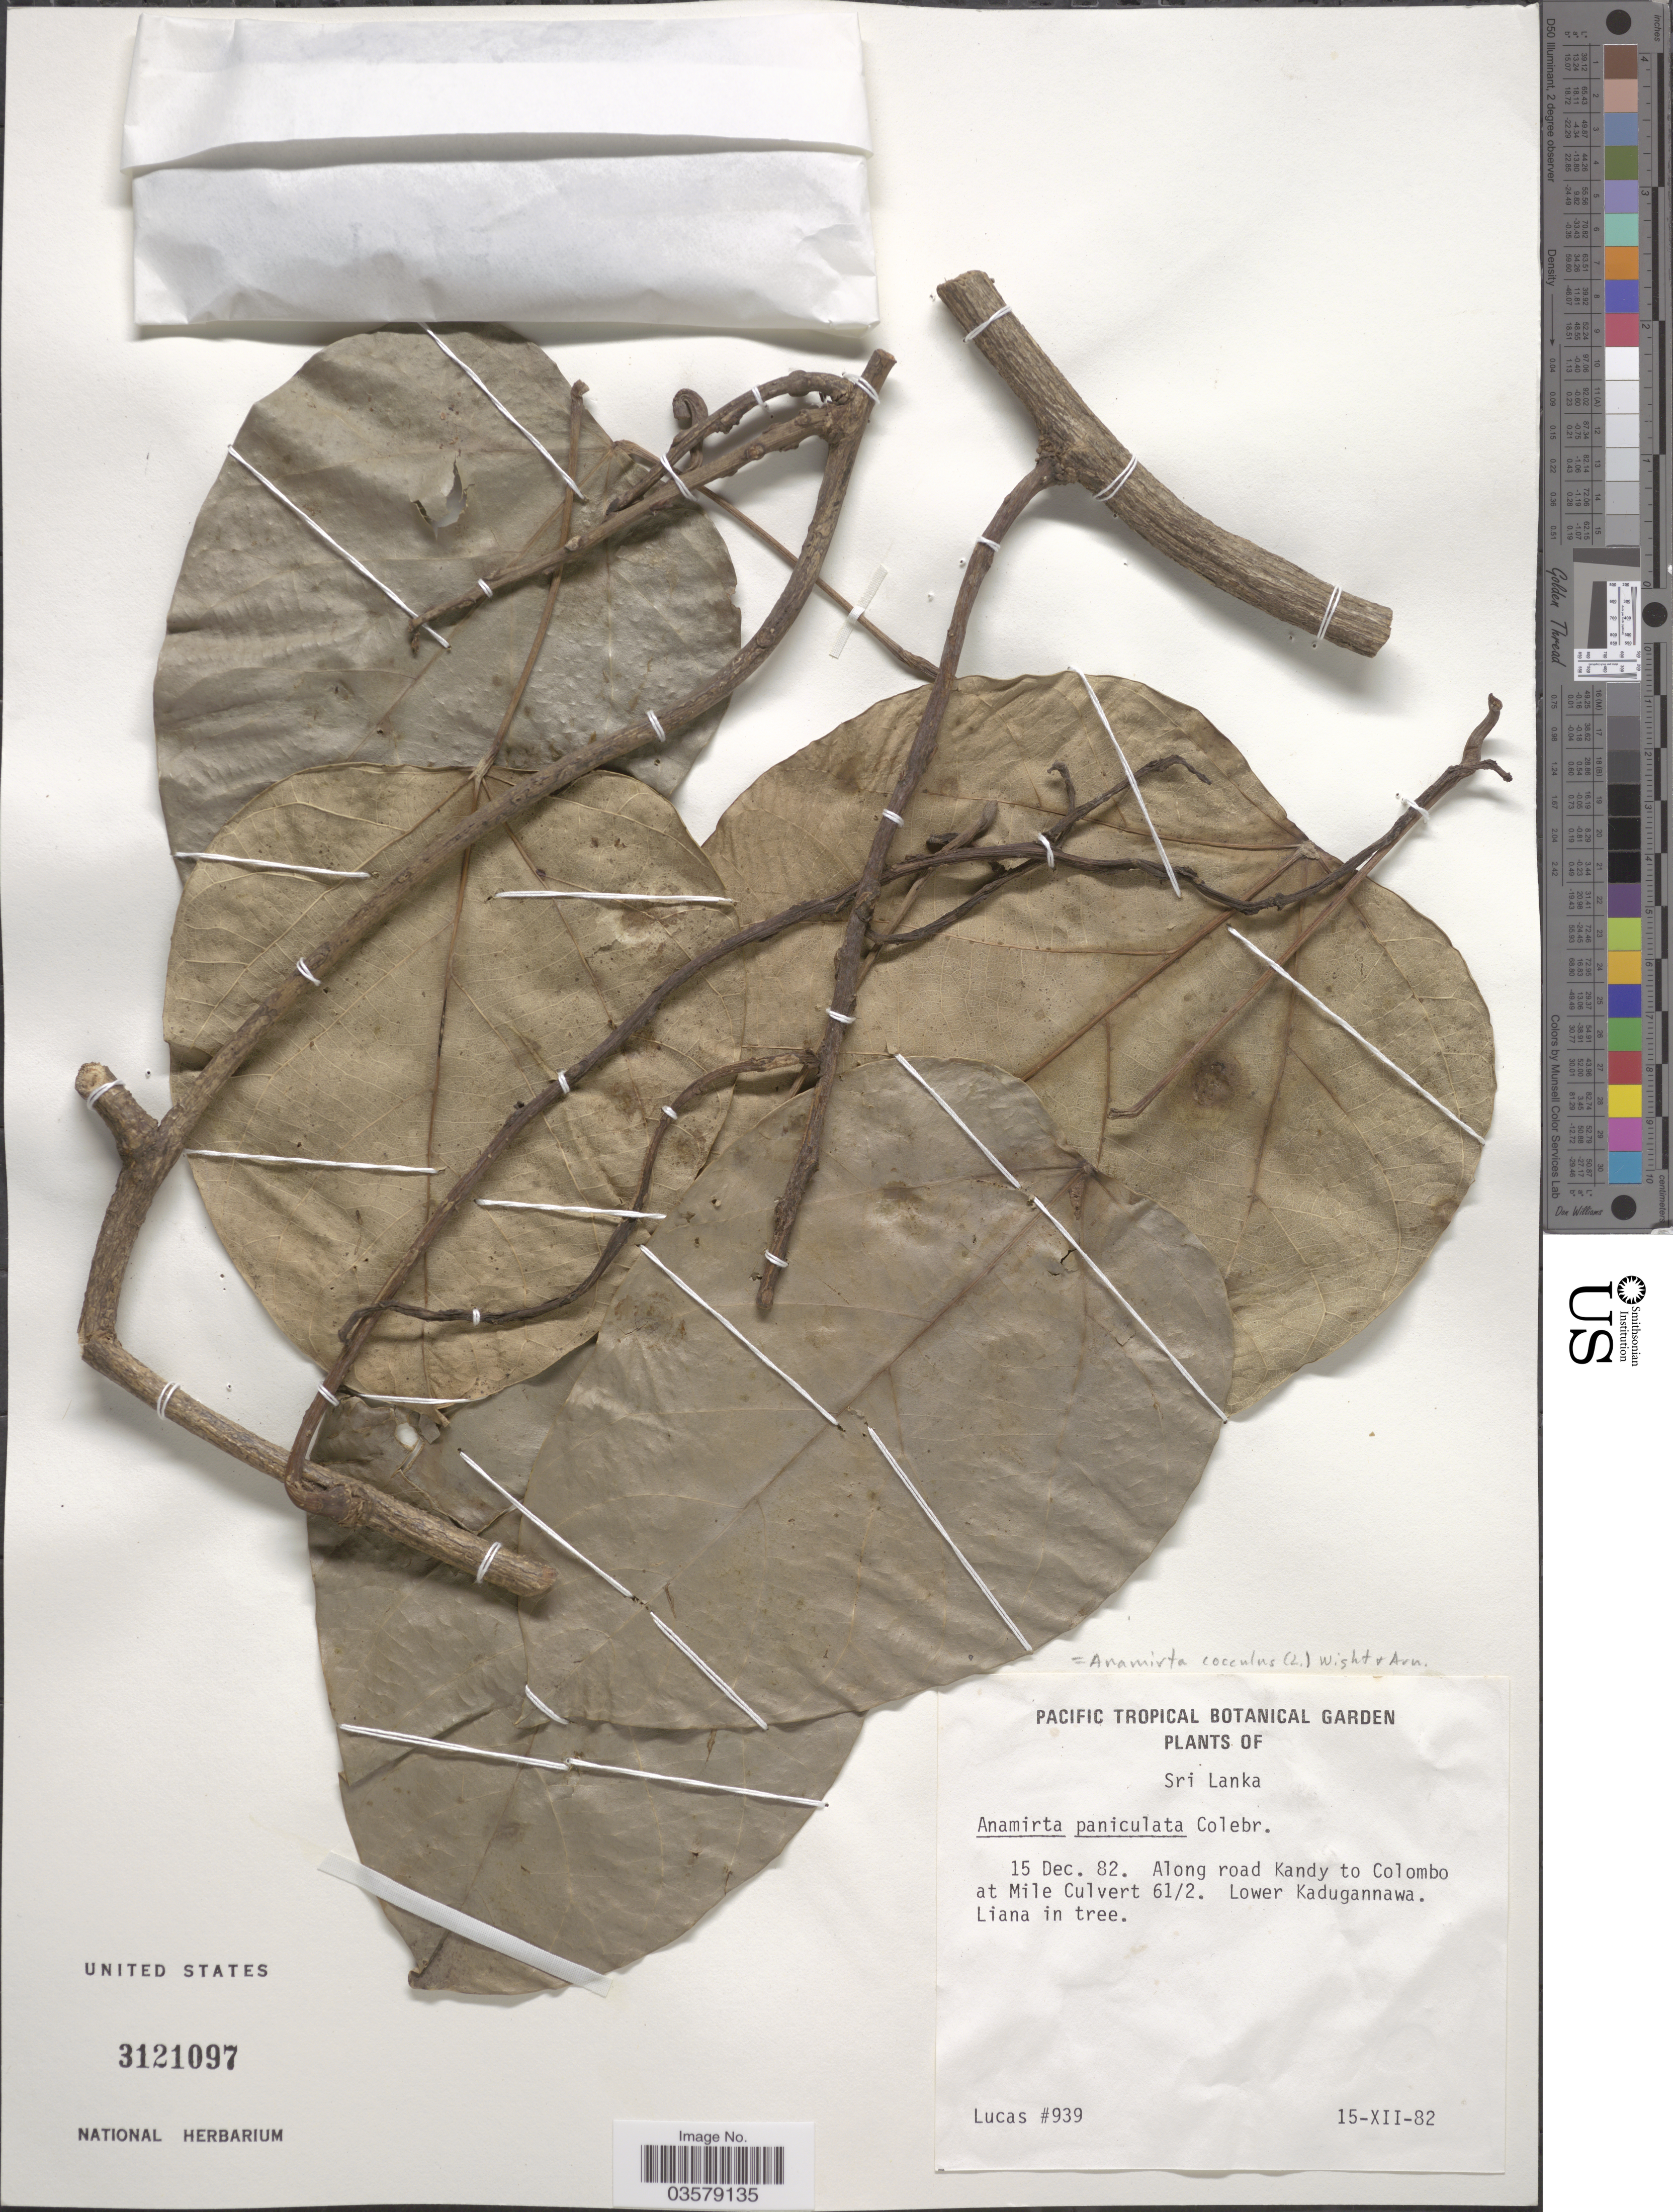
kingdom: Plantae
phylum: Tracheophyta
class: Magnoliopsida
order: Ranunculales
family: Menispermaceae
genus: Anamirta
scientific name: Anamirta cocculus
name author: (L.) Wight & Arn.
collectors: Lucas, --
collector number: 939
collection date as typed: Transcribed d/m/y: 15/12/82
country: Sri Lanka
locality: Along road Kandy to Colombo at Mile Culvert 61/2. Lower Kadugannawa.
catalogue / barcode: US 3121097